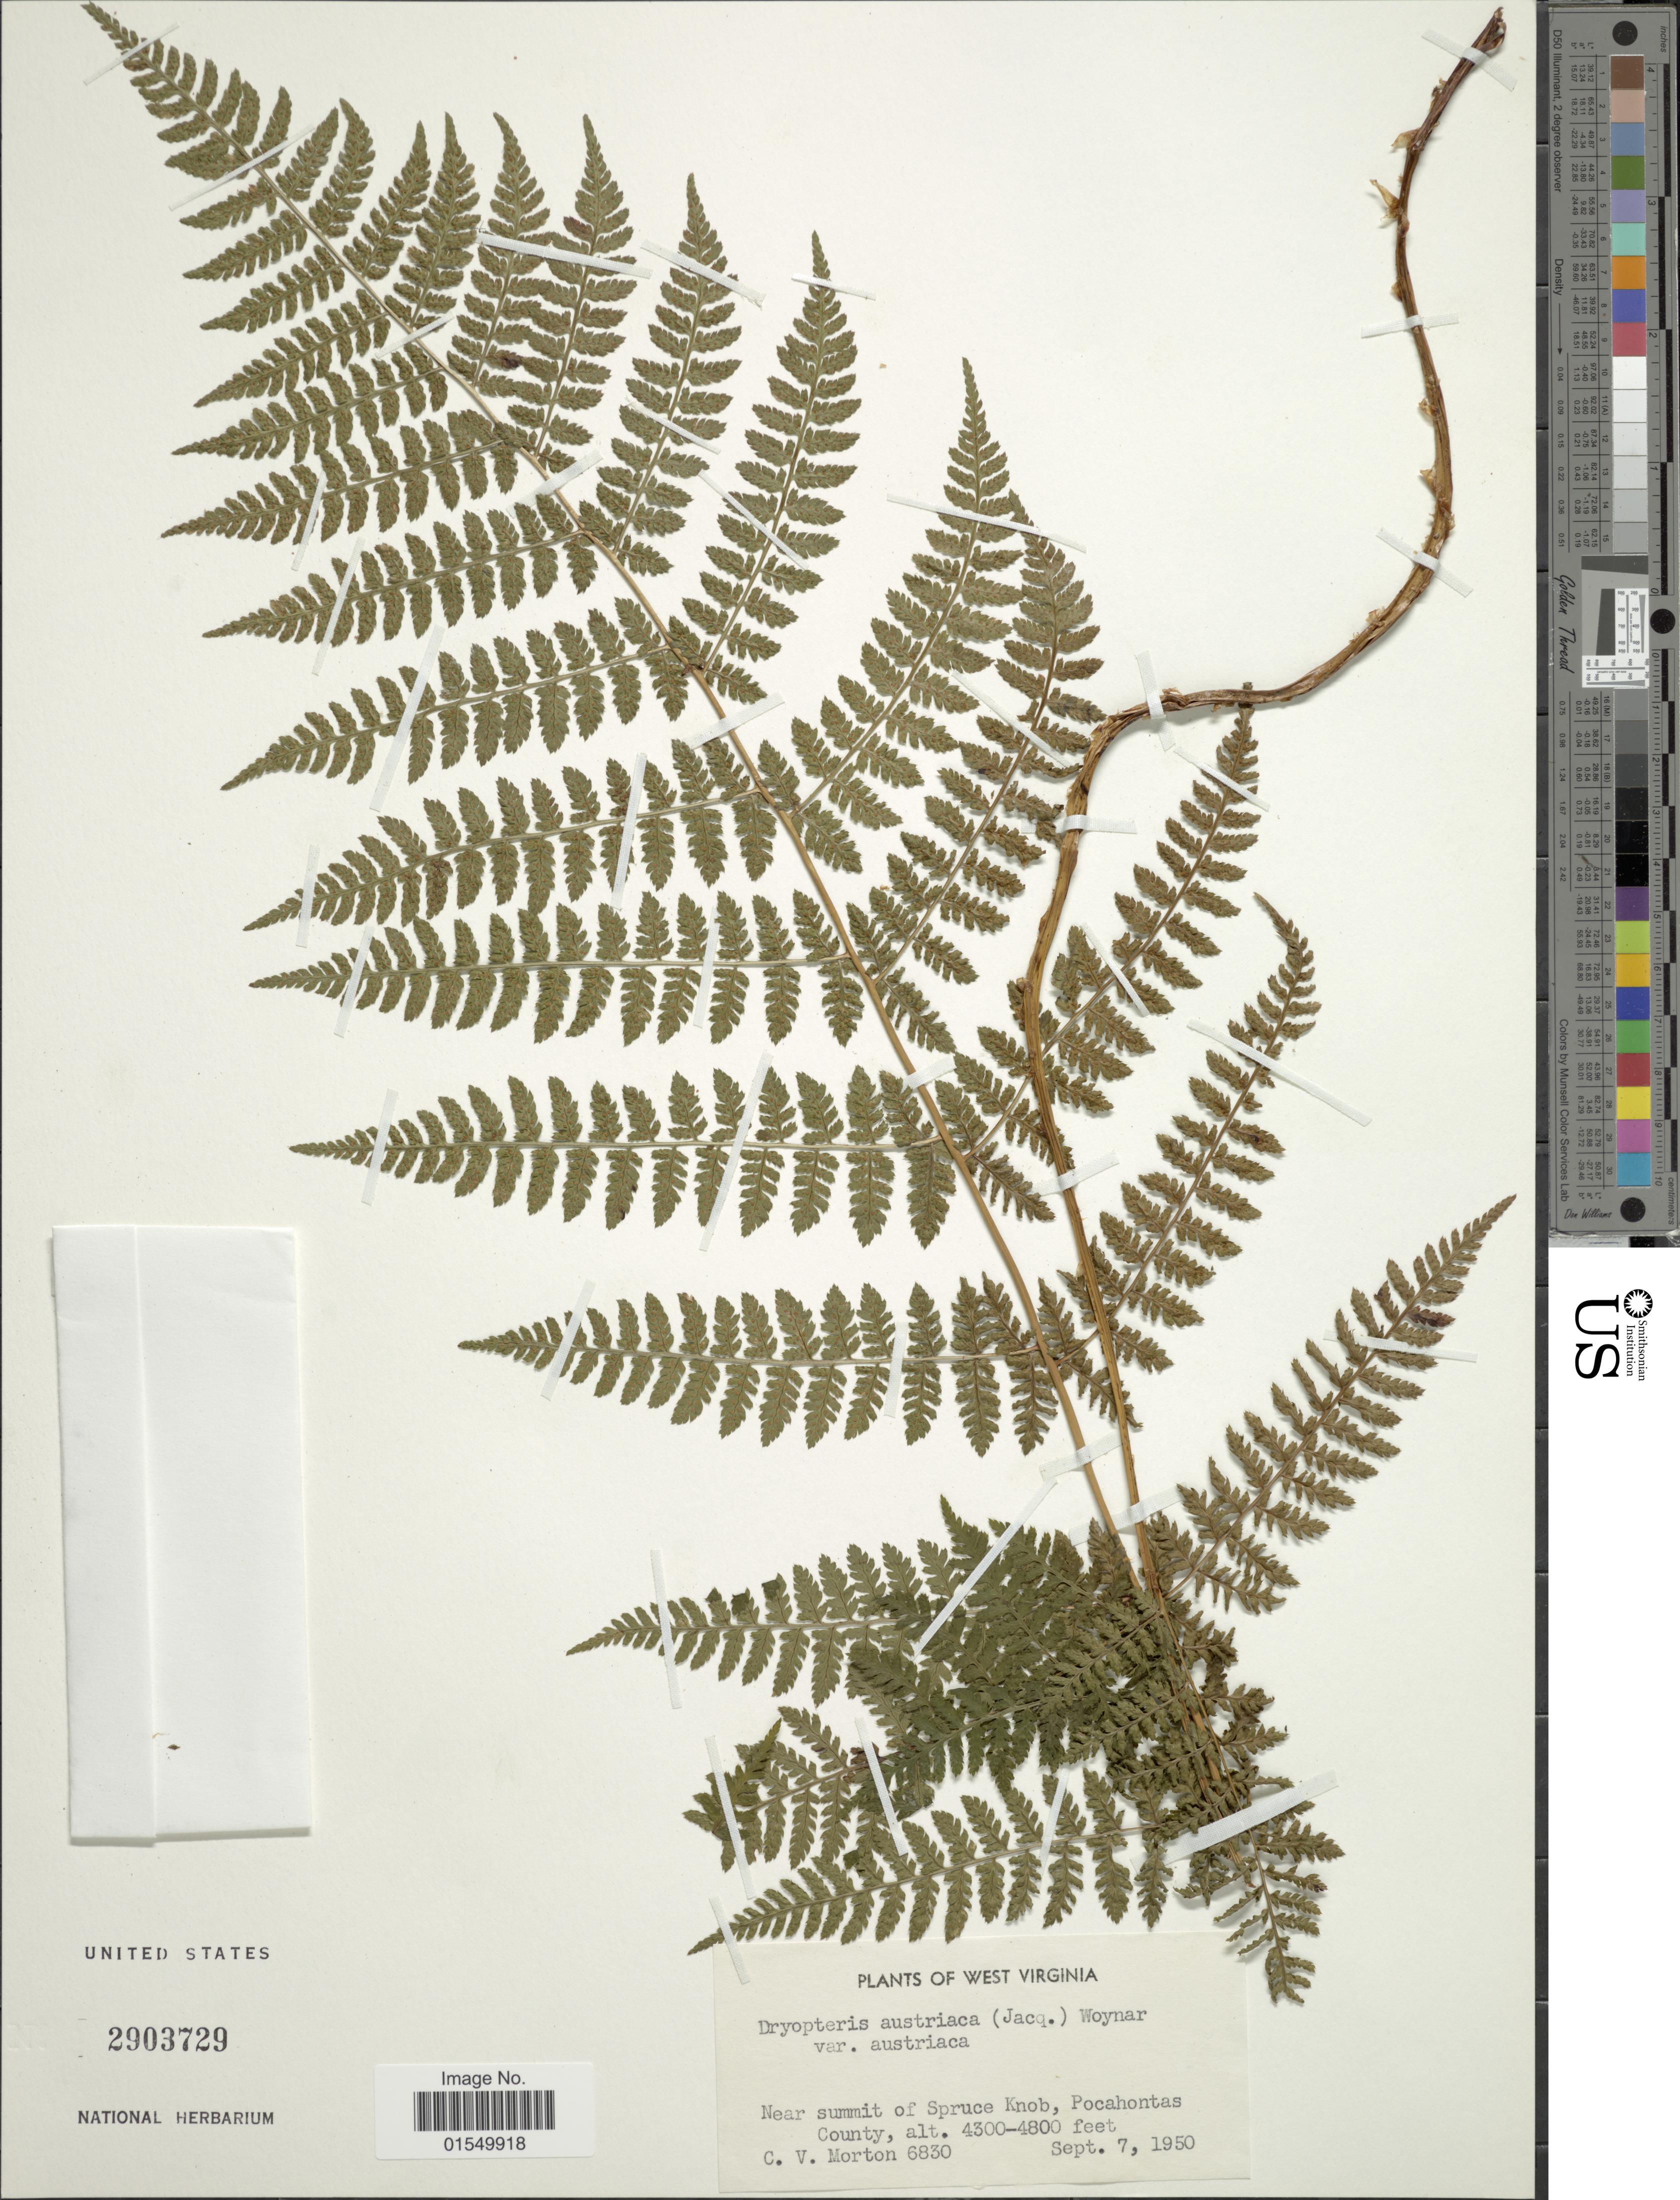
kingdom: Plantae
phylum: Tracheophyta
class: Polypodiopsida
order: Polypodiales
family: Dryopteridaceae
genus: Dryopteris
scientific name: Dryopteris campyloptera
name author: Clarkson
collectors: C. V. Morton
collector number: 6830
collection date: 1950-09-07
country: United States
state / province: West Virginia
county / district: Pocahontas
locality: Near summit of Spruce Knob, Pocahontas County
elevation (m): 1311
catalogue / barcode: US 2903729